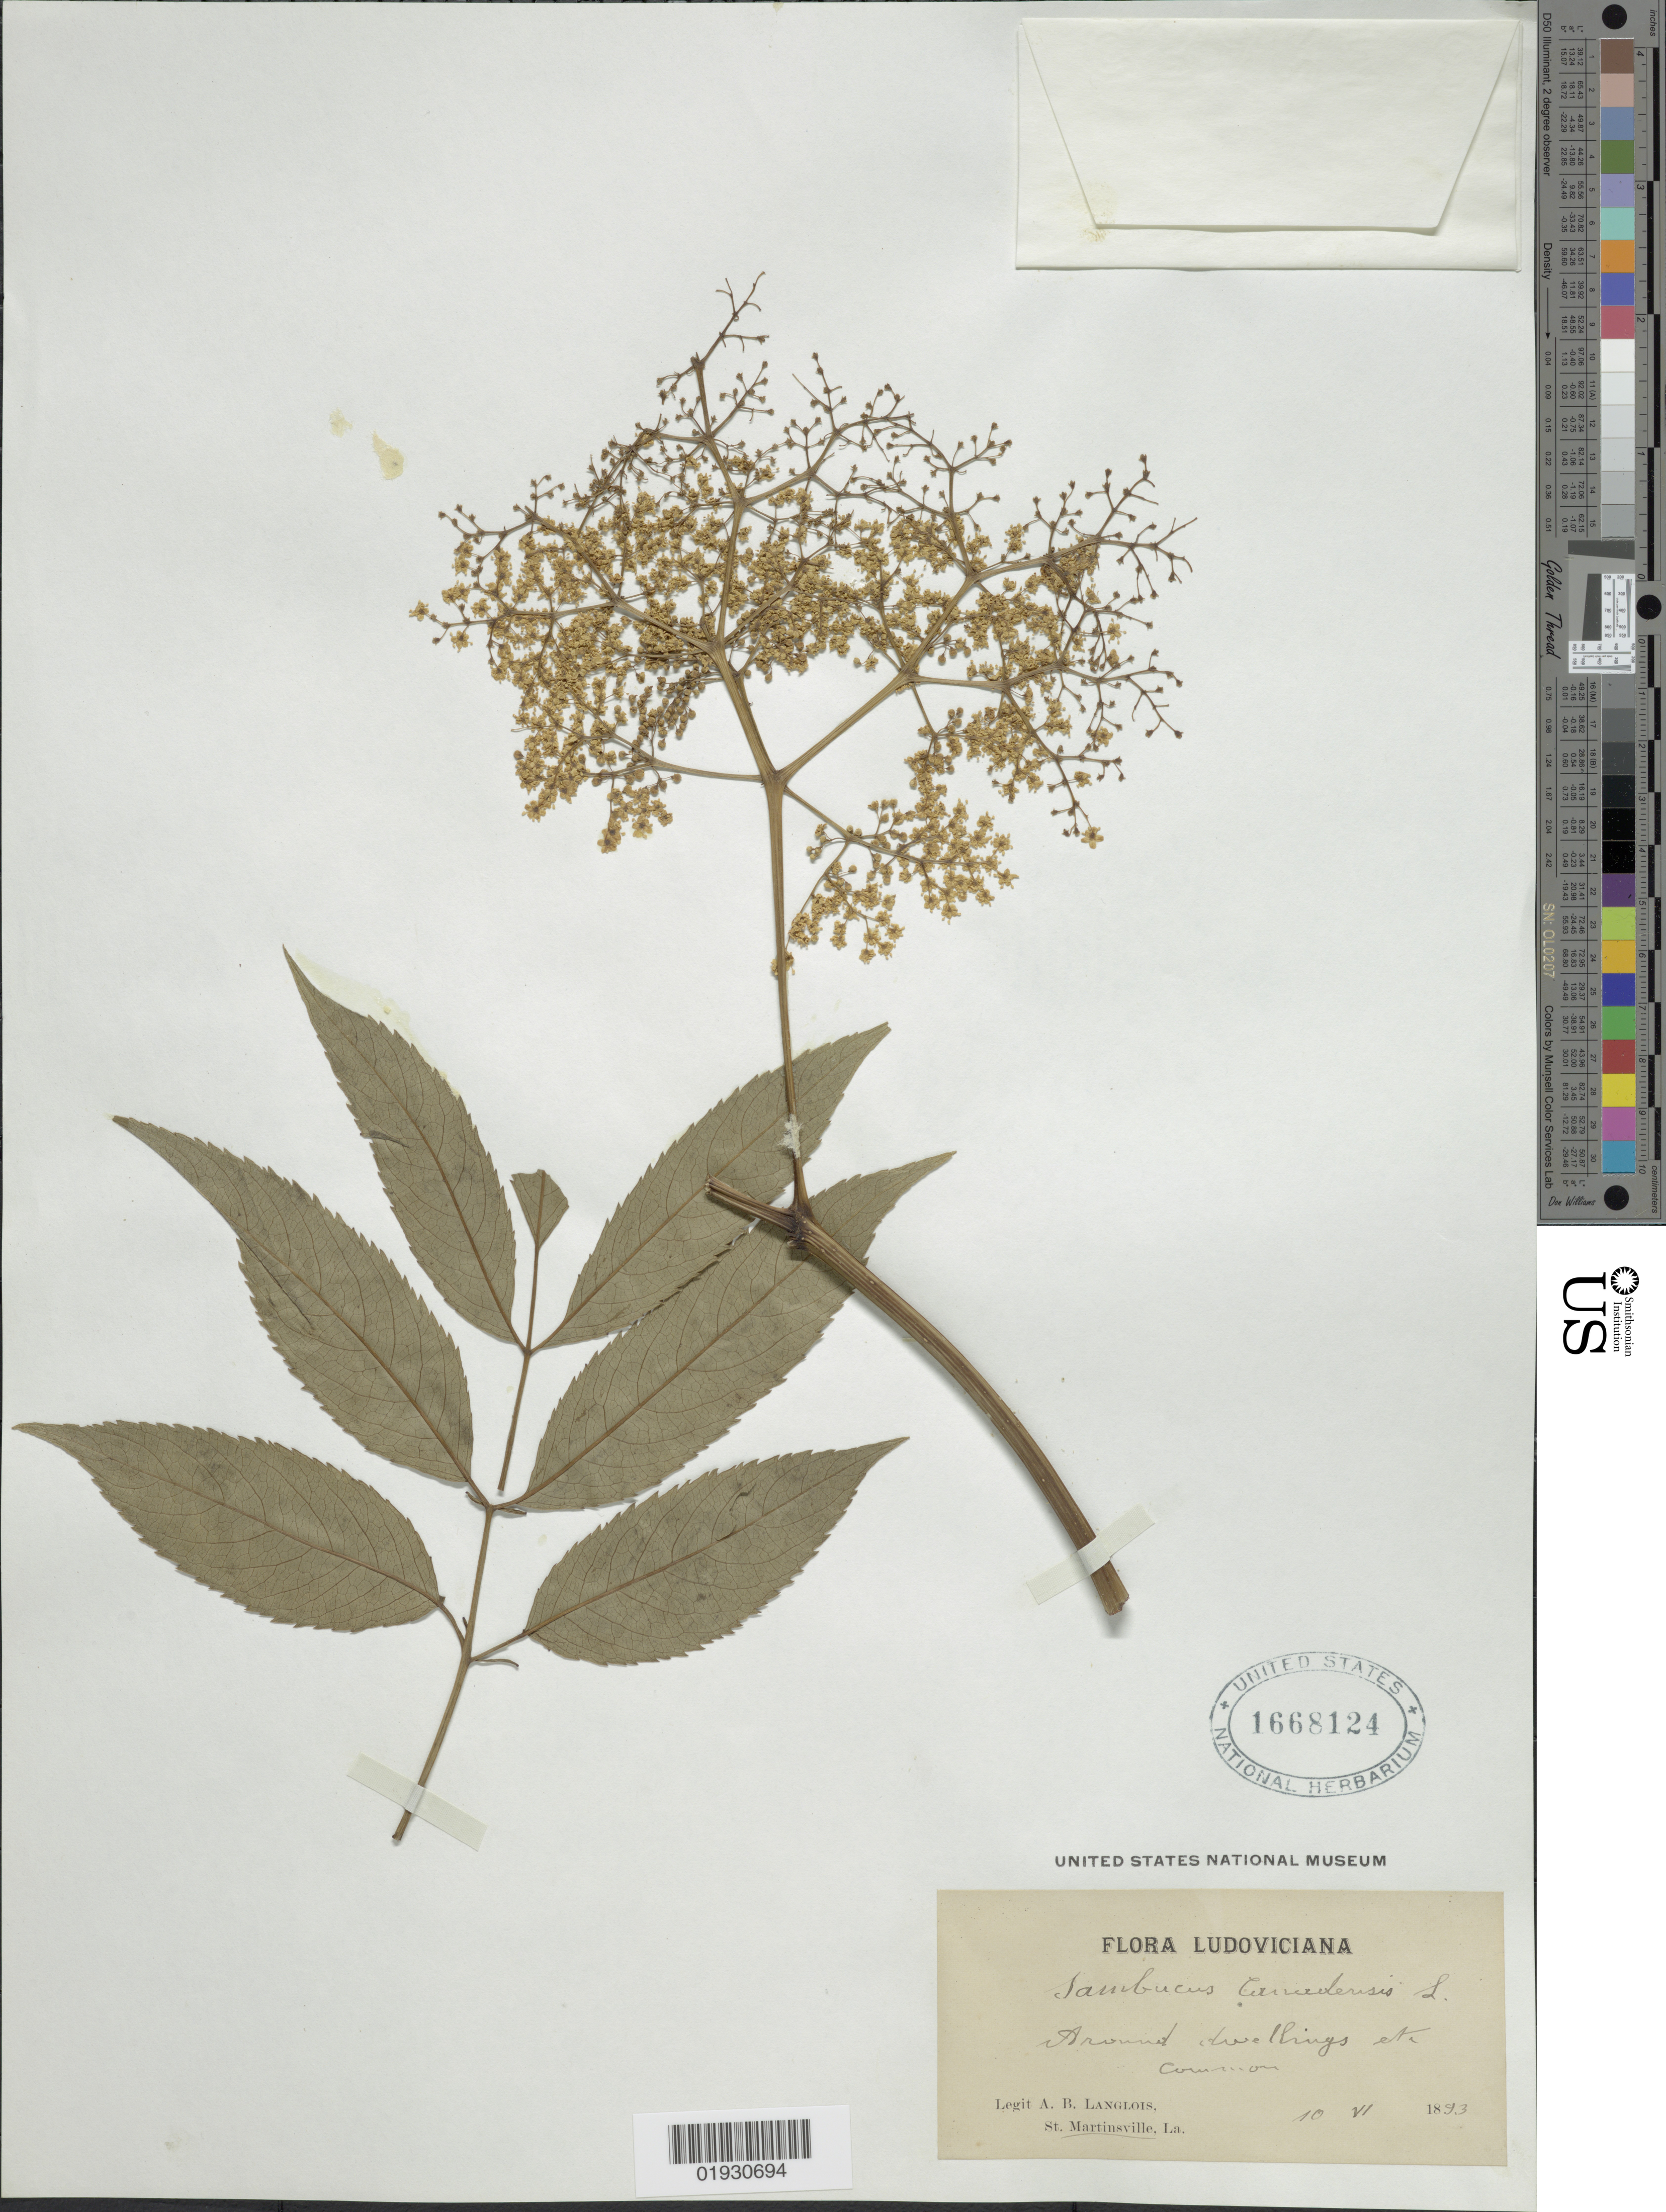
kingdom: Plantae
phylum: Tracheophyta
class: Magnoliopsida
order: Dipsacales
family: Viburnaceae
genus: Sambucus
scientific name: Sambucus canadensis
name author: L.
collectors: A. Langlois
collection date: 1893-06-10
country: United States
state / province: Louisiana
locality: Ludoviciana, St. Martinsville, La.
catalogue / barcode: US 1668124